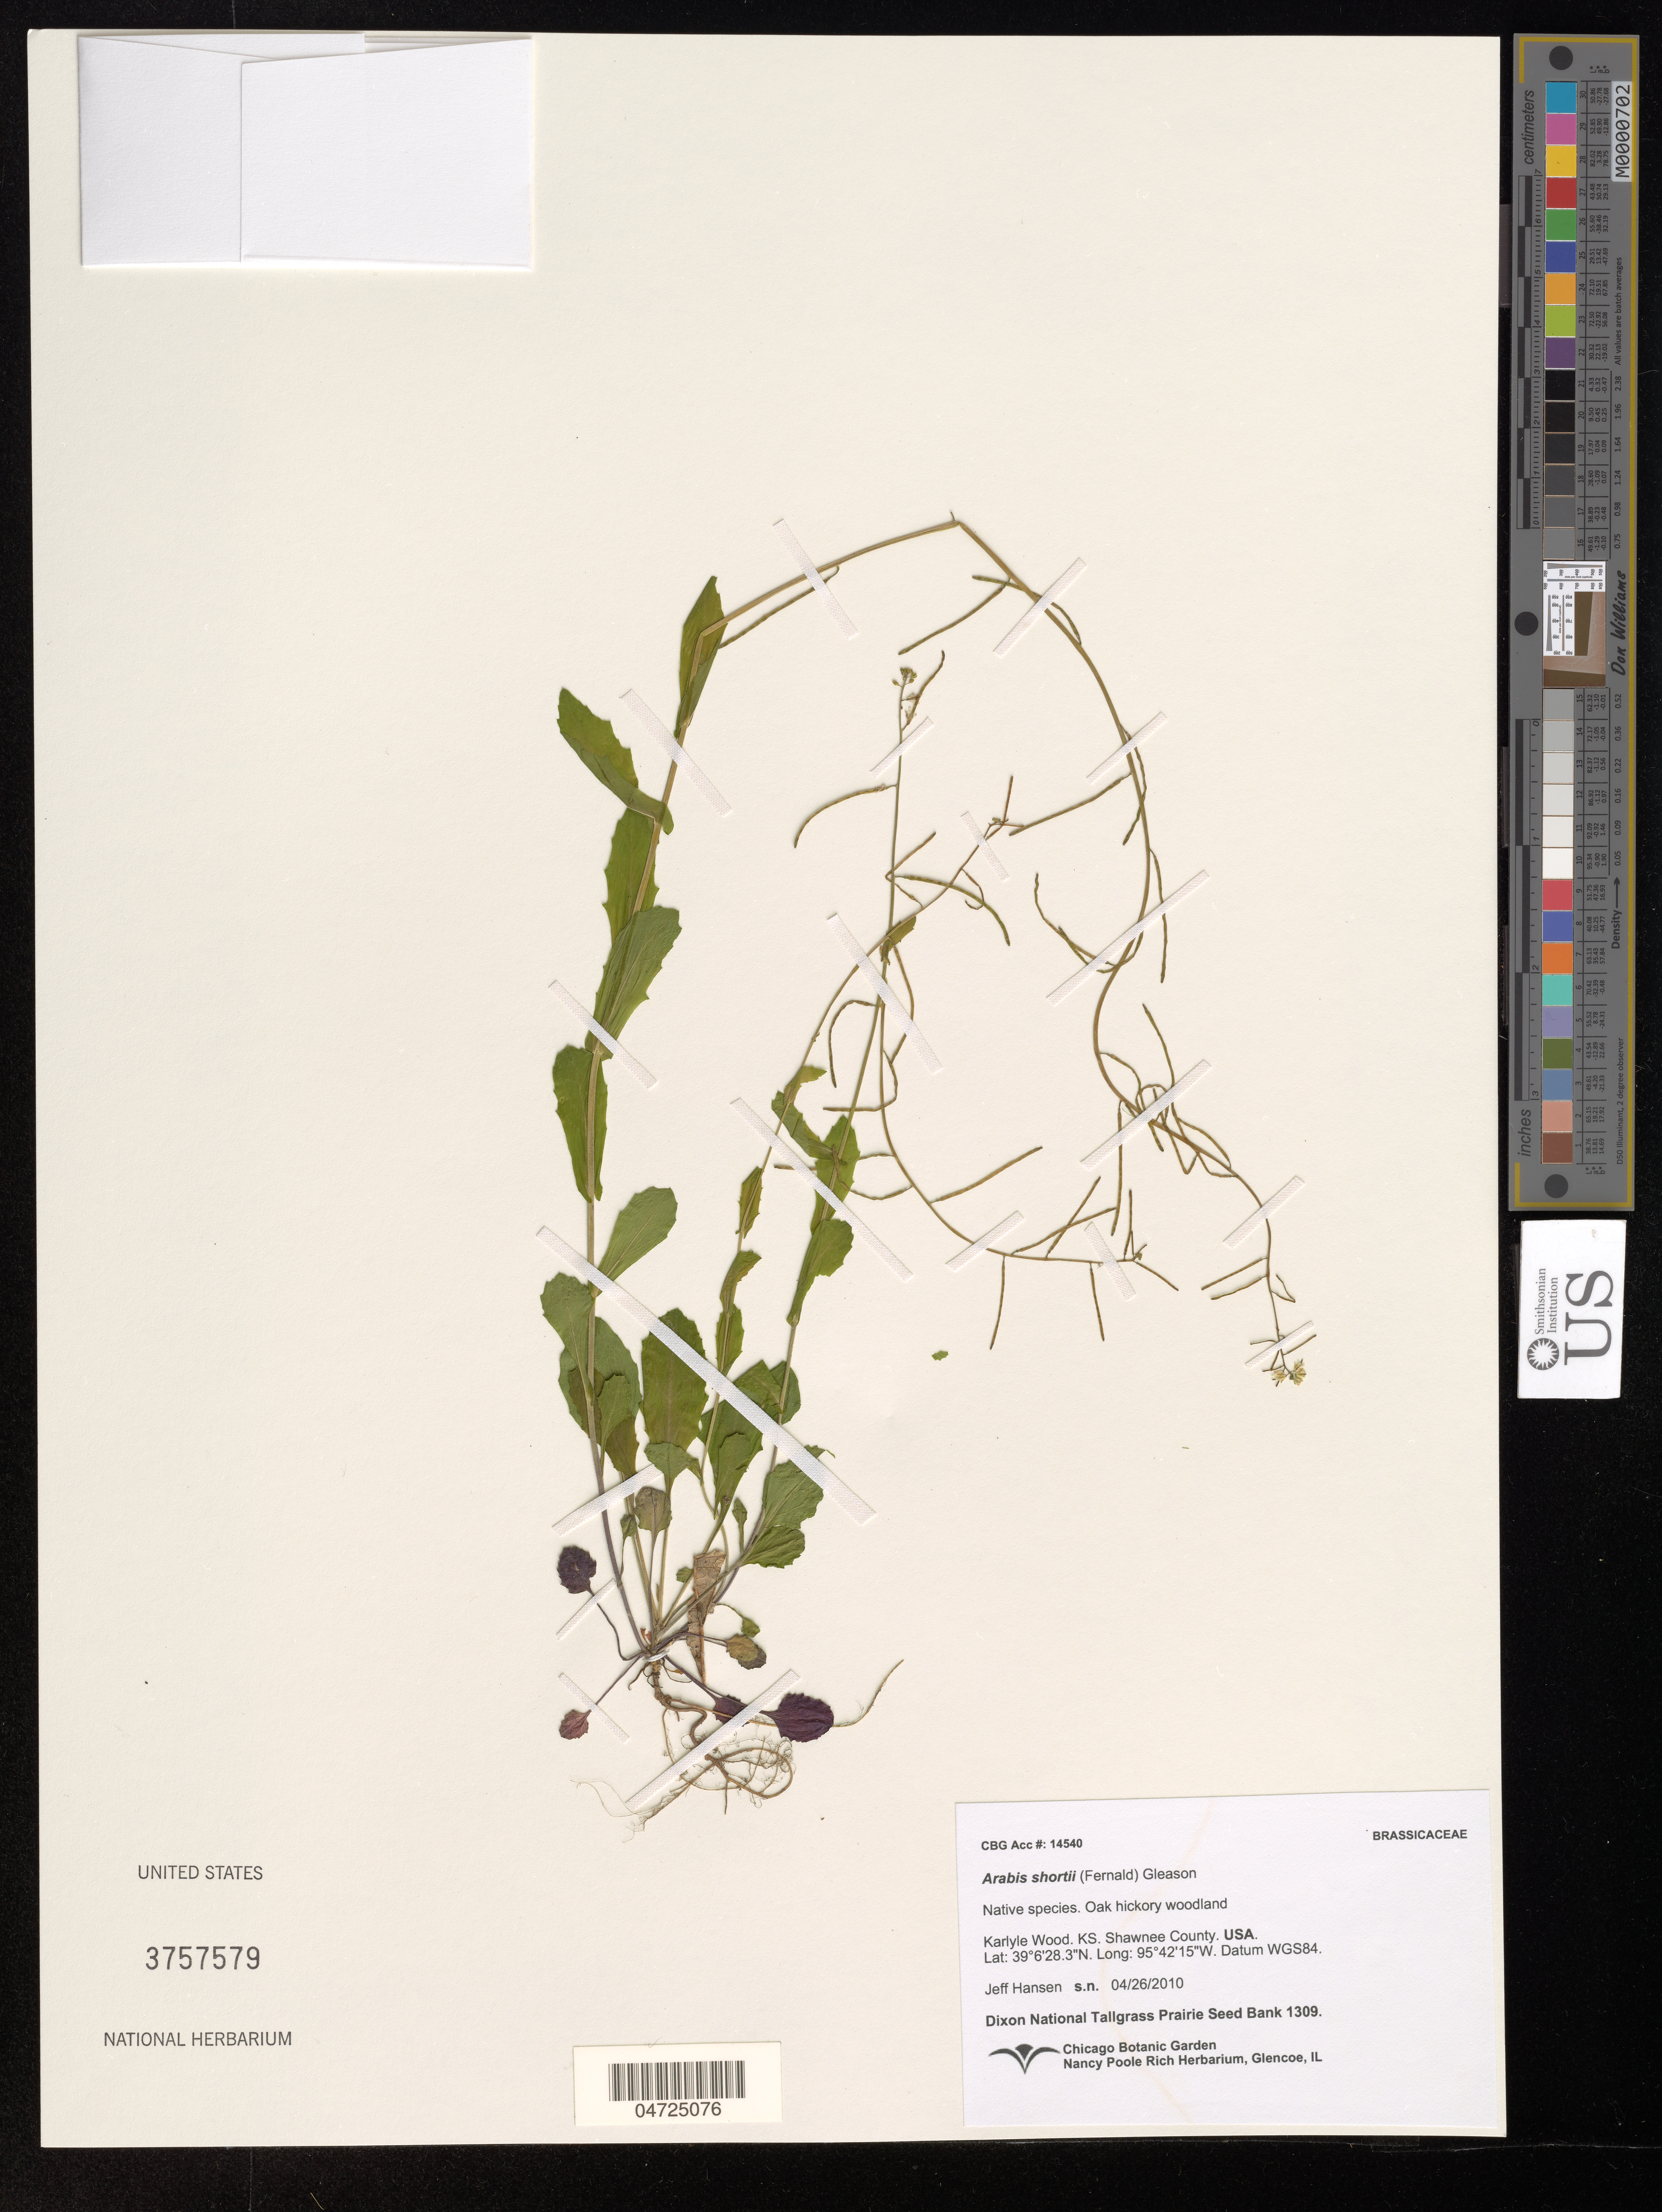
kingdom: Plantae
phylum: Tracheophyta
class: Magnoliopsida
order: Brassicales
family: Brassicaceae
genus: Arabis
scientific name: Arabis shortii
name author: (Fernald) Gleason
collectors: J. Hansen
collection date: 2010-04-26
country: United States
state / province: Kansas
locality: Karlyle Wood. Shawnee County. Datum WGS84.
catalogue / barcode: US 3757579